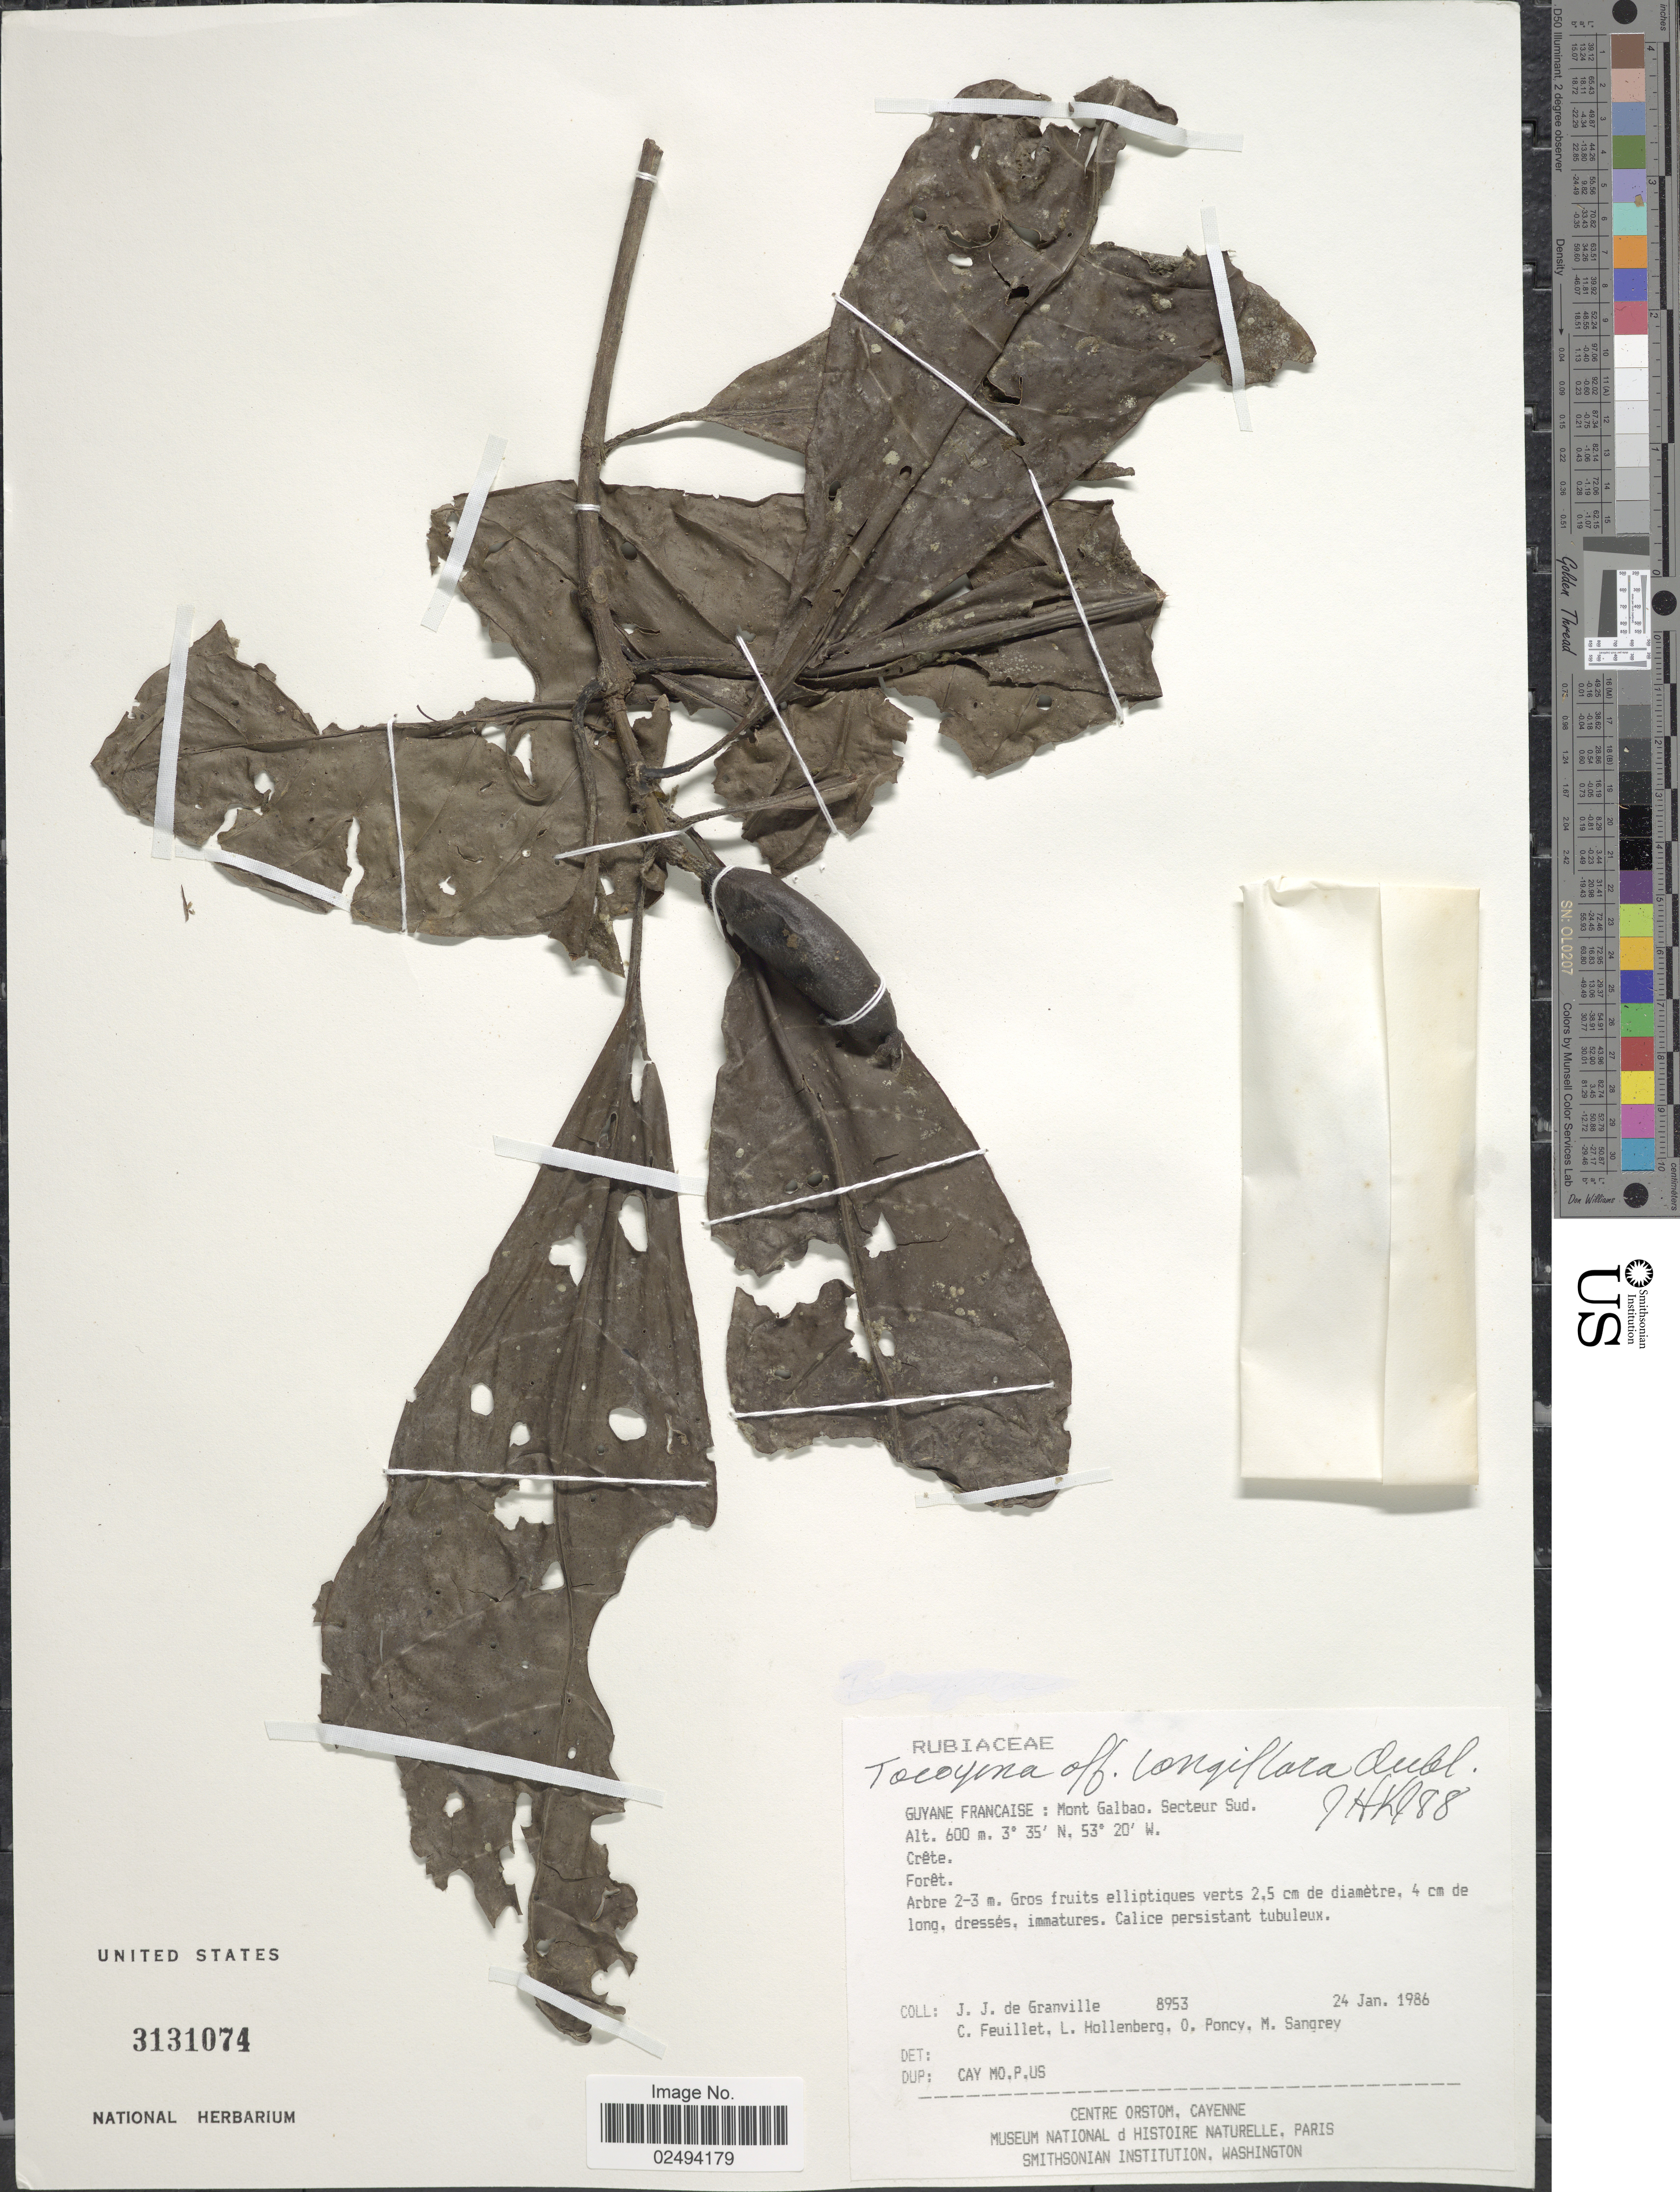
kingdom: Plantae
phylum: Tracheophyta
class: Magnoliopsida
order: Gentianales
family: Rubiaceae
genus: Tocoyena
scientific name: Tocoyena longiflora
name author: Aubl.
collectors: J.-J. de Granville, C. Feuillet, L. Hollenberg, O. Poncy & M. Sangrey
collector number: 8953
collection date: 1986-01-24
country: French Guiana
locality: Guyane Francaise: Mont Galboa, Secteur Sud, Crête, Forêt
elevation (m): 600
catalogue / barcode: US 3131074